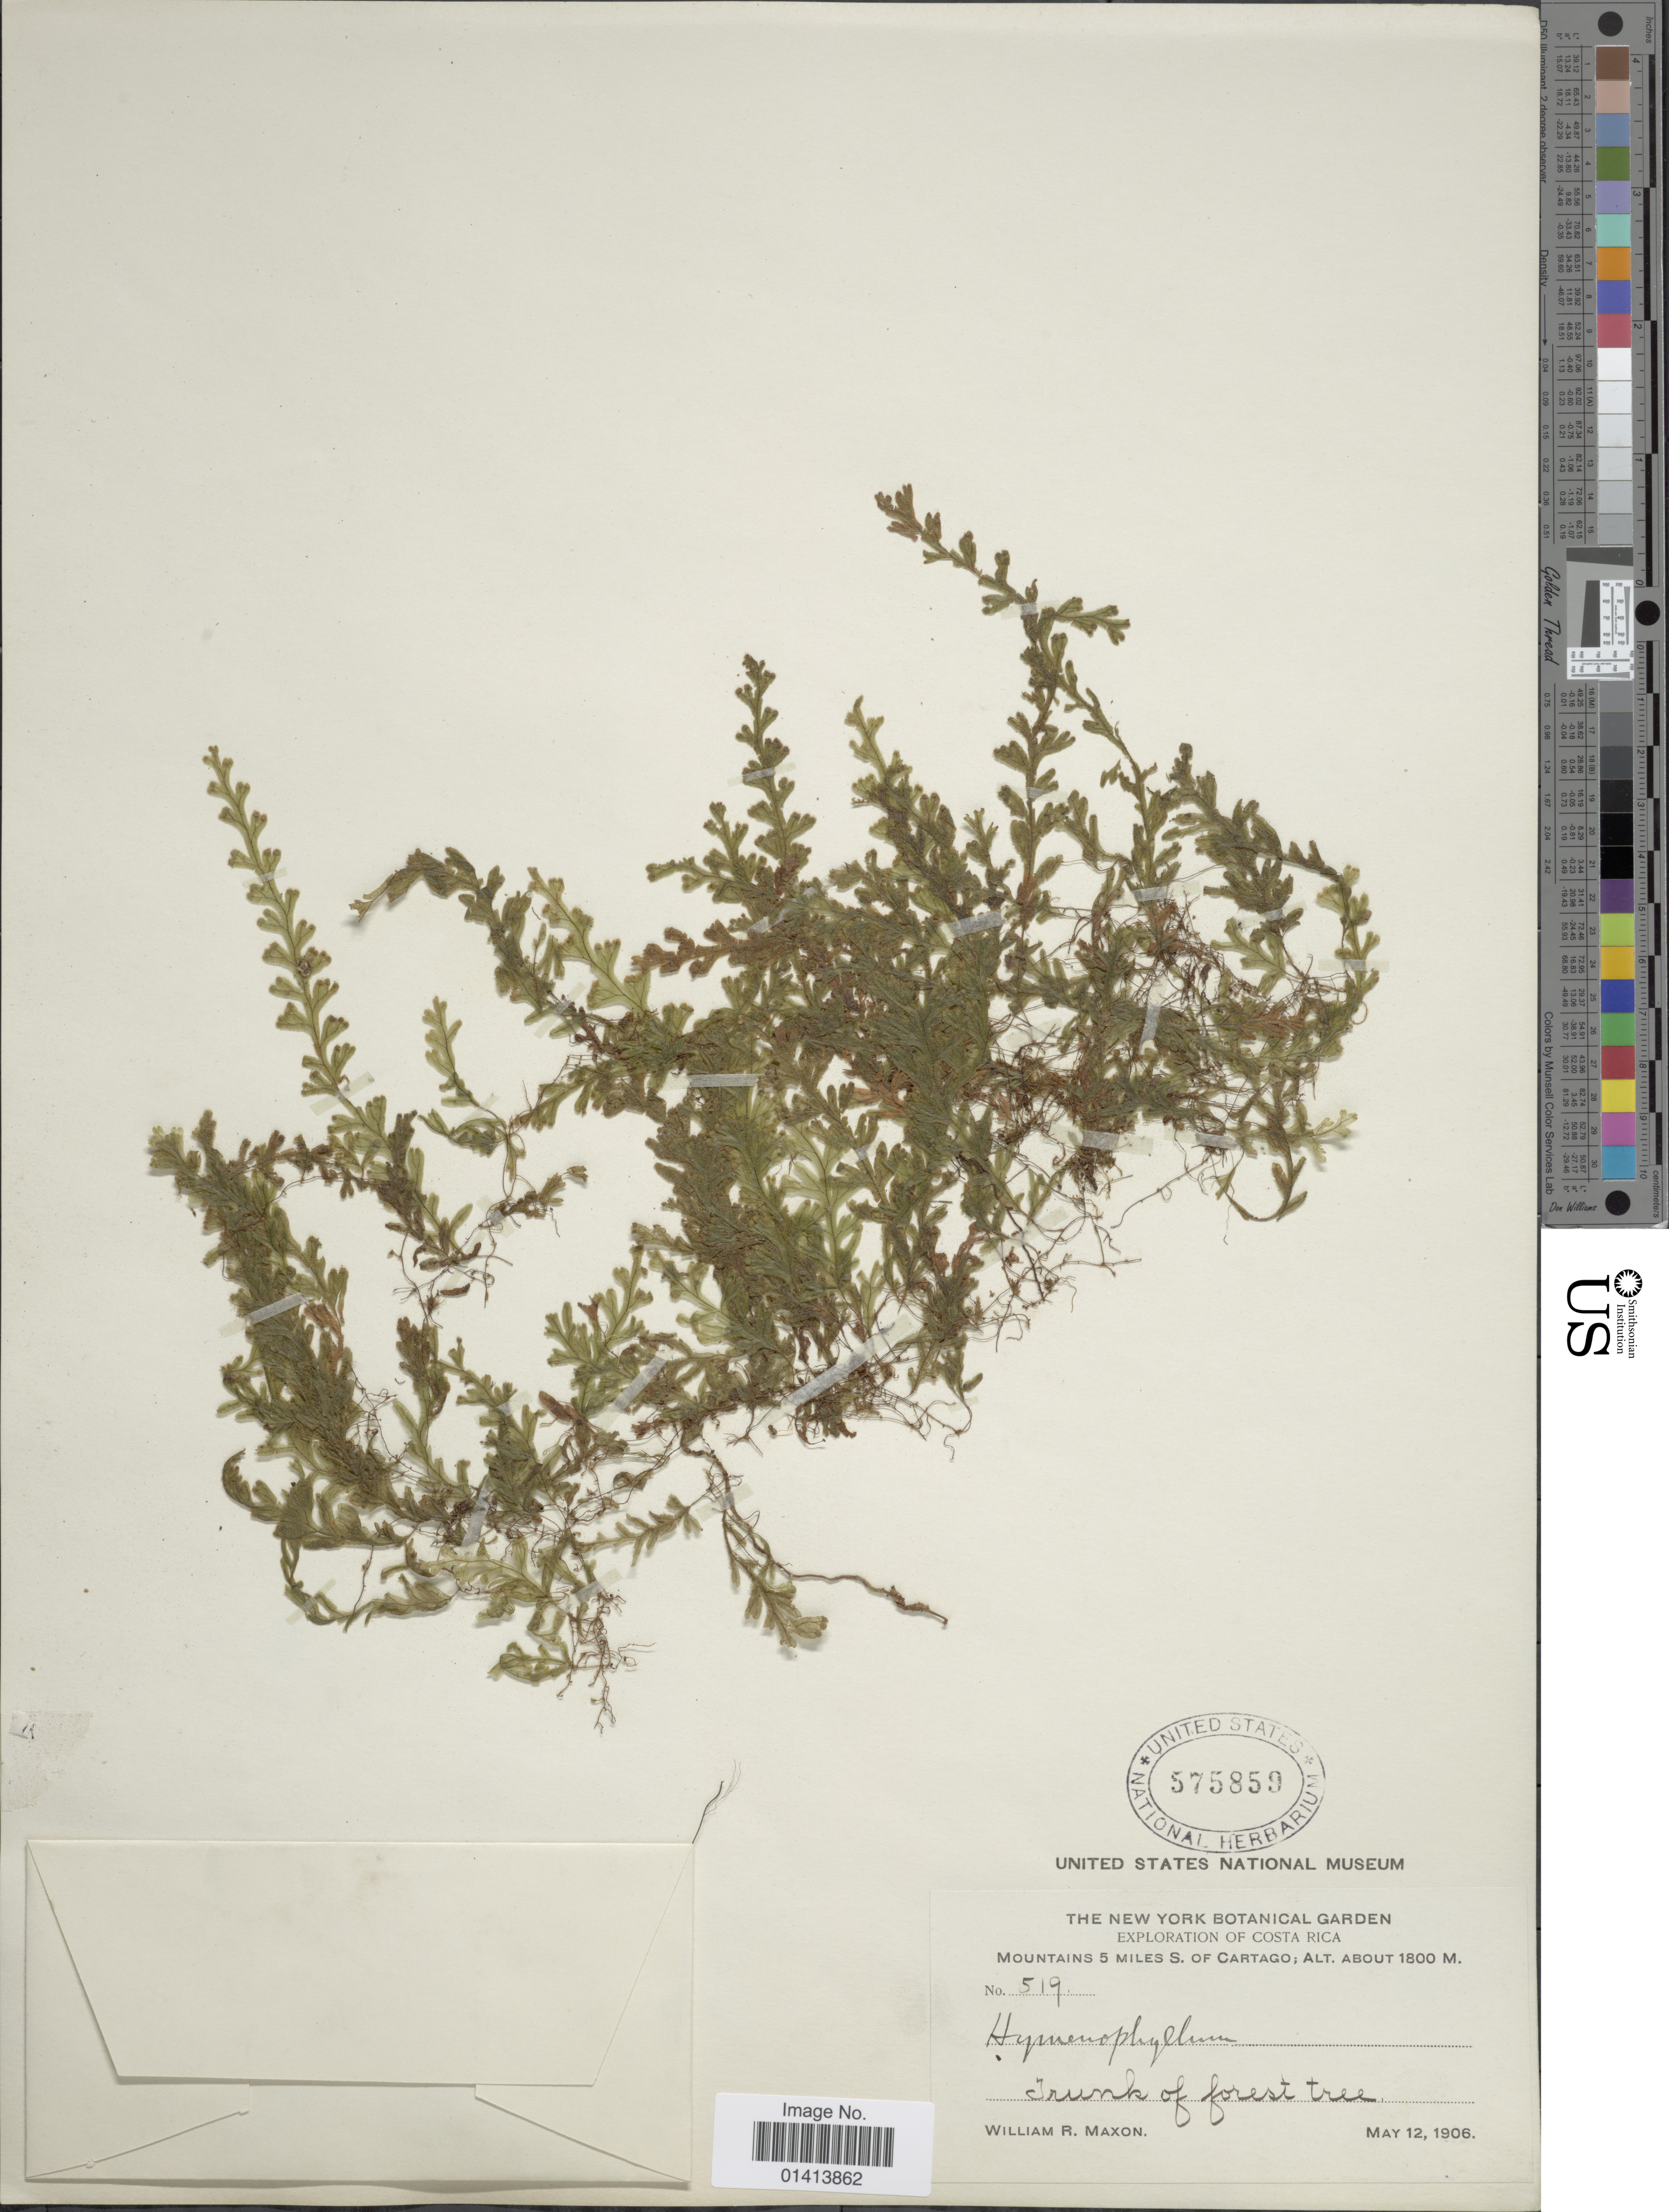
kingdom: Plantae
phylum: Tracheophyta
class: Polypodiopsida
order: Hymenophyllales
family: Hymenophyllaceae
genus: Hymenophyllum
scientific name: Hymenophyllum fragile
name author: (Hedw.) C.V. Morton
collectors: W. R. Maxon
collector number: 519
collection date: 1906-05-12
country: Costa Rica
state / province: Cartago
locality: Mountains 5 miles S. of Cartago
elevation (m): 1800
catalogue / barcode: US 575859